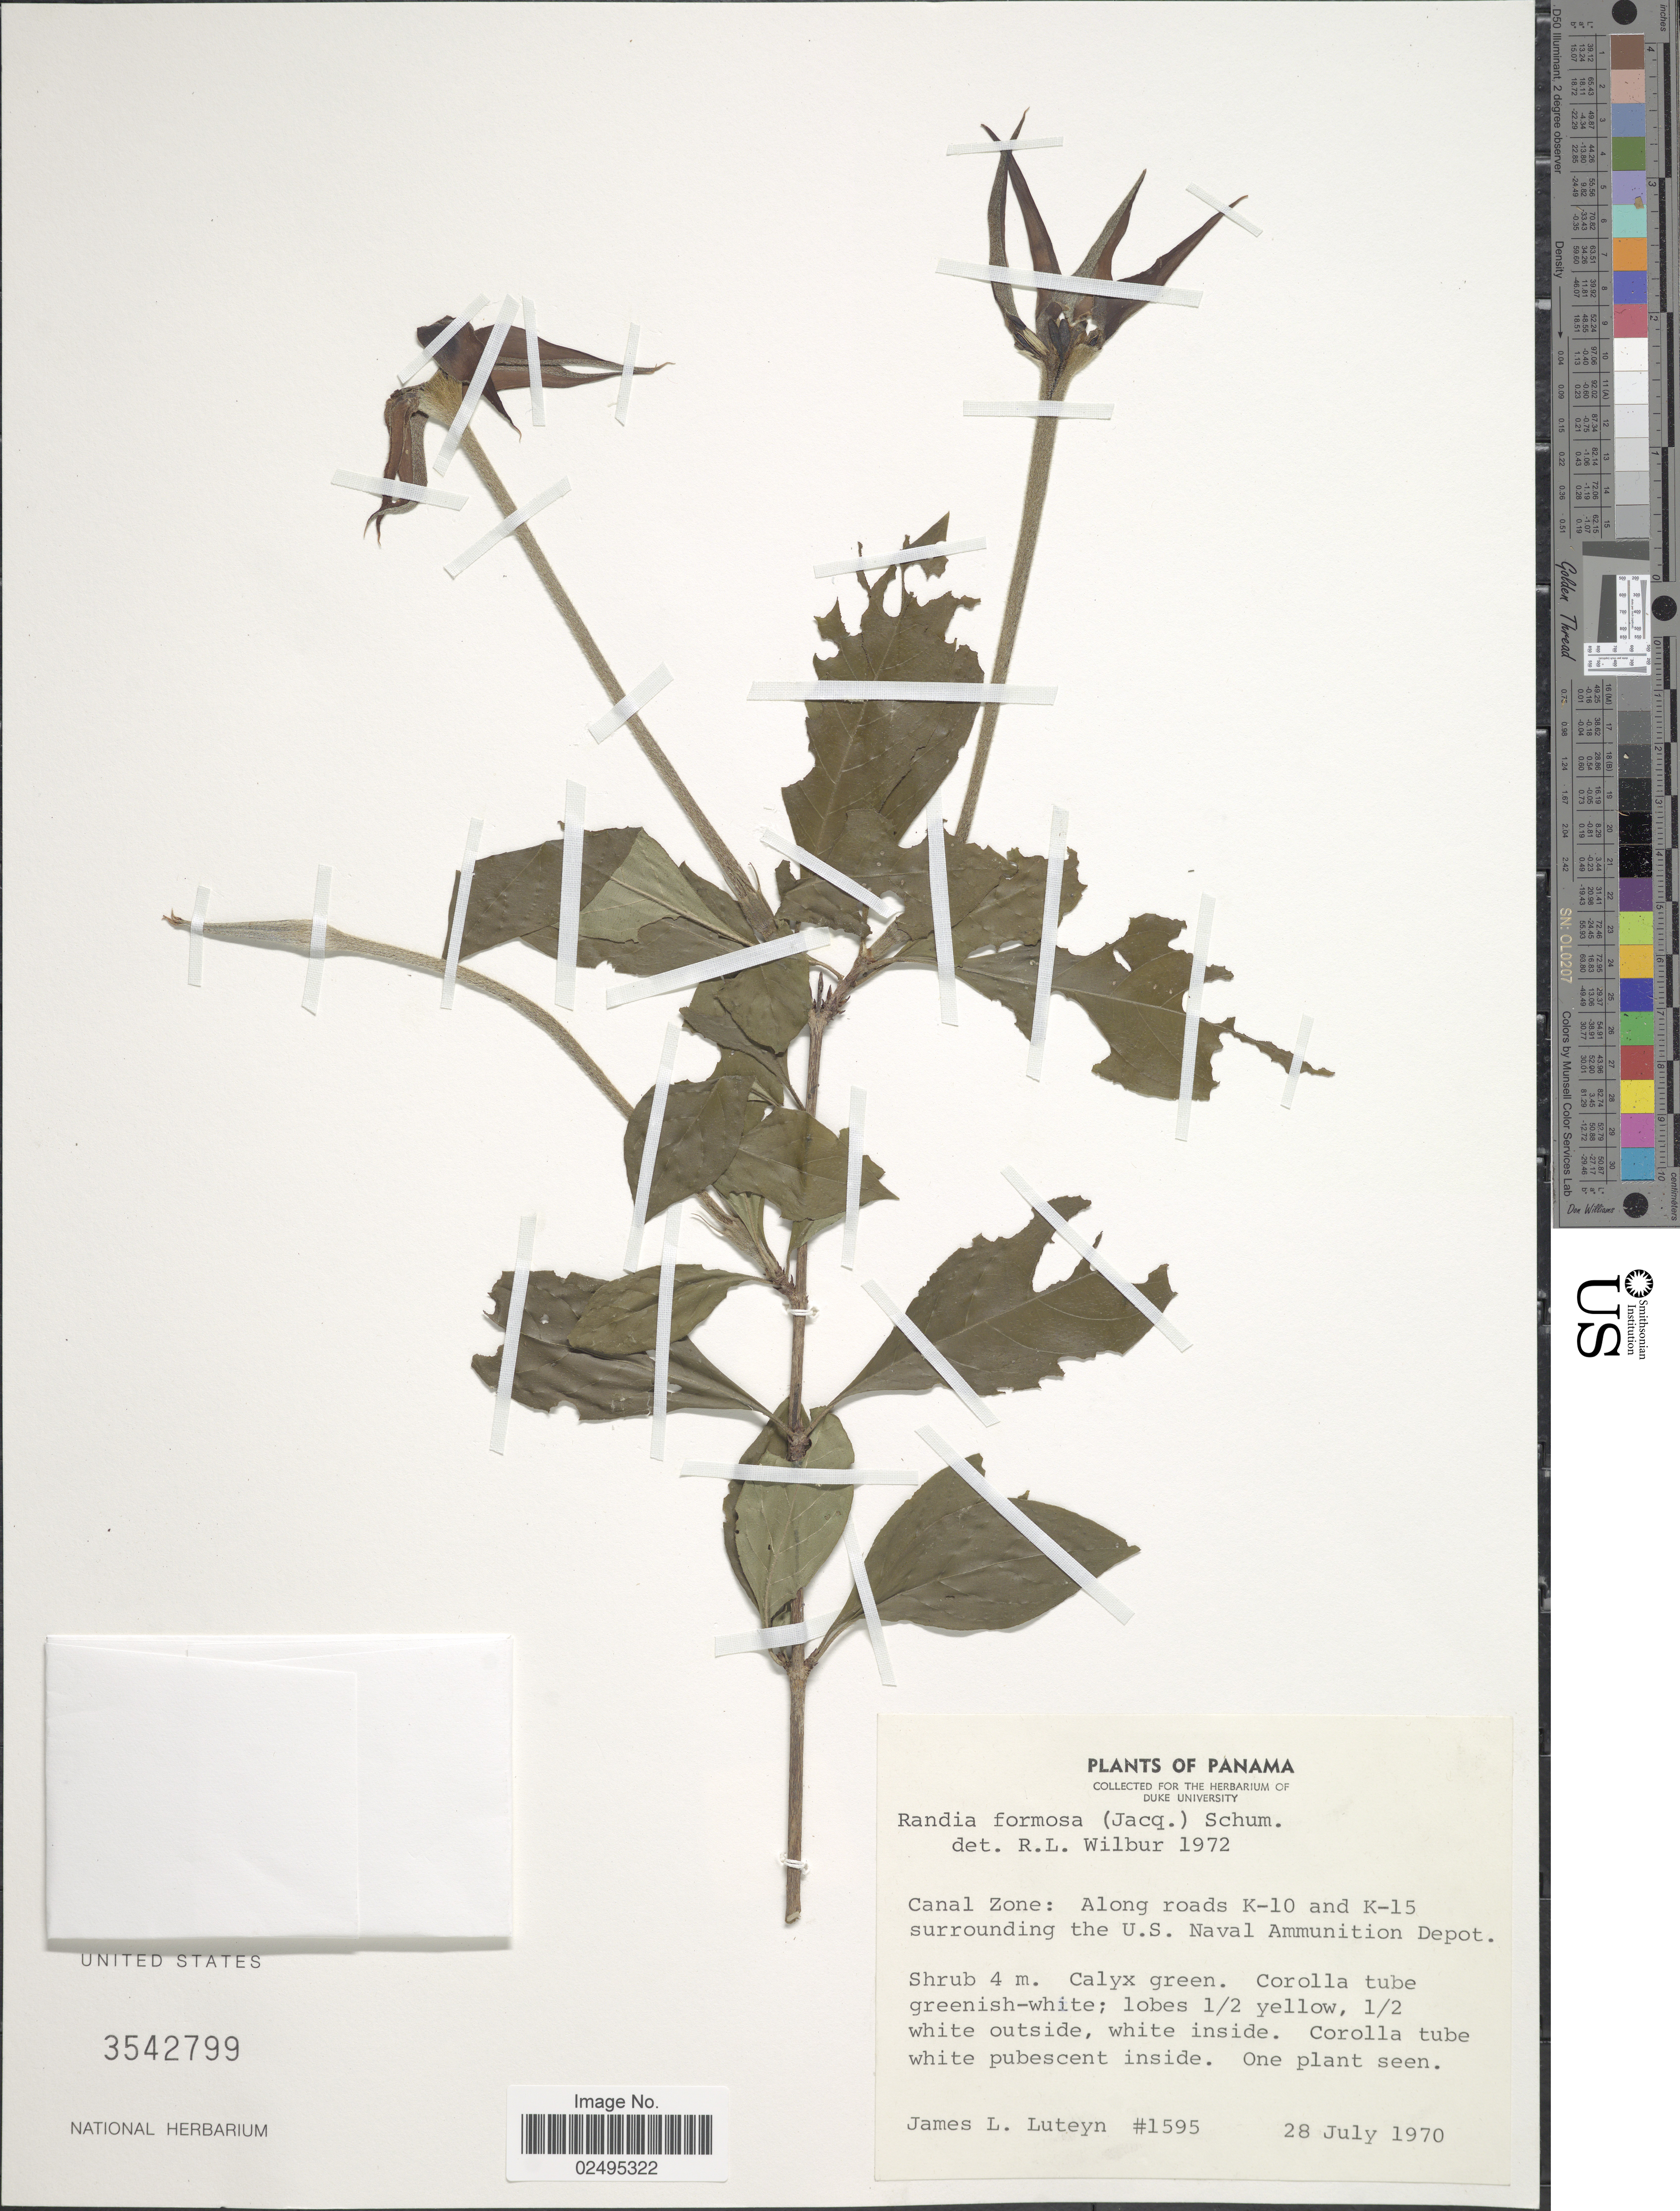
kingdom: Plantae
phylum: Tracheophyta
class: Magnoliopsida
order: Gentianales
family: Rubiaceae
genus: Rosenbergiodendron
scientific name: Rosenbergiodendron formosum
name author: (Jacq.) Fagerl.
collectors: J. L. Luteyn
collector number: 1595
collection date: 1970-07-28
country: Panama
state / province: Colón / Panamá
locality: Canal Zone: Along roads K-10 and K-15 surrounding the U.S. Naval Ammunition Depot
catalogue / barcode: US 3542799